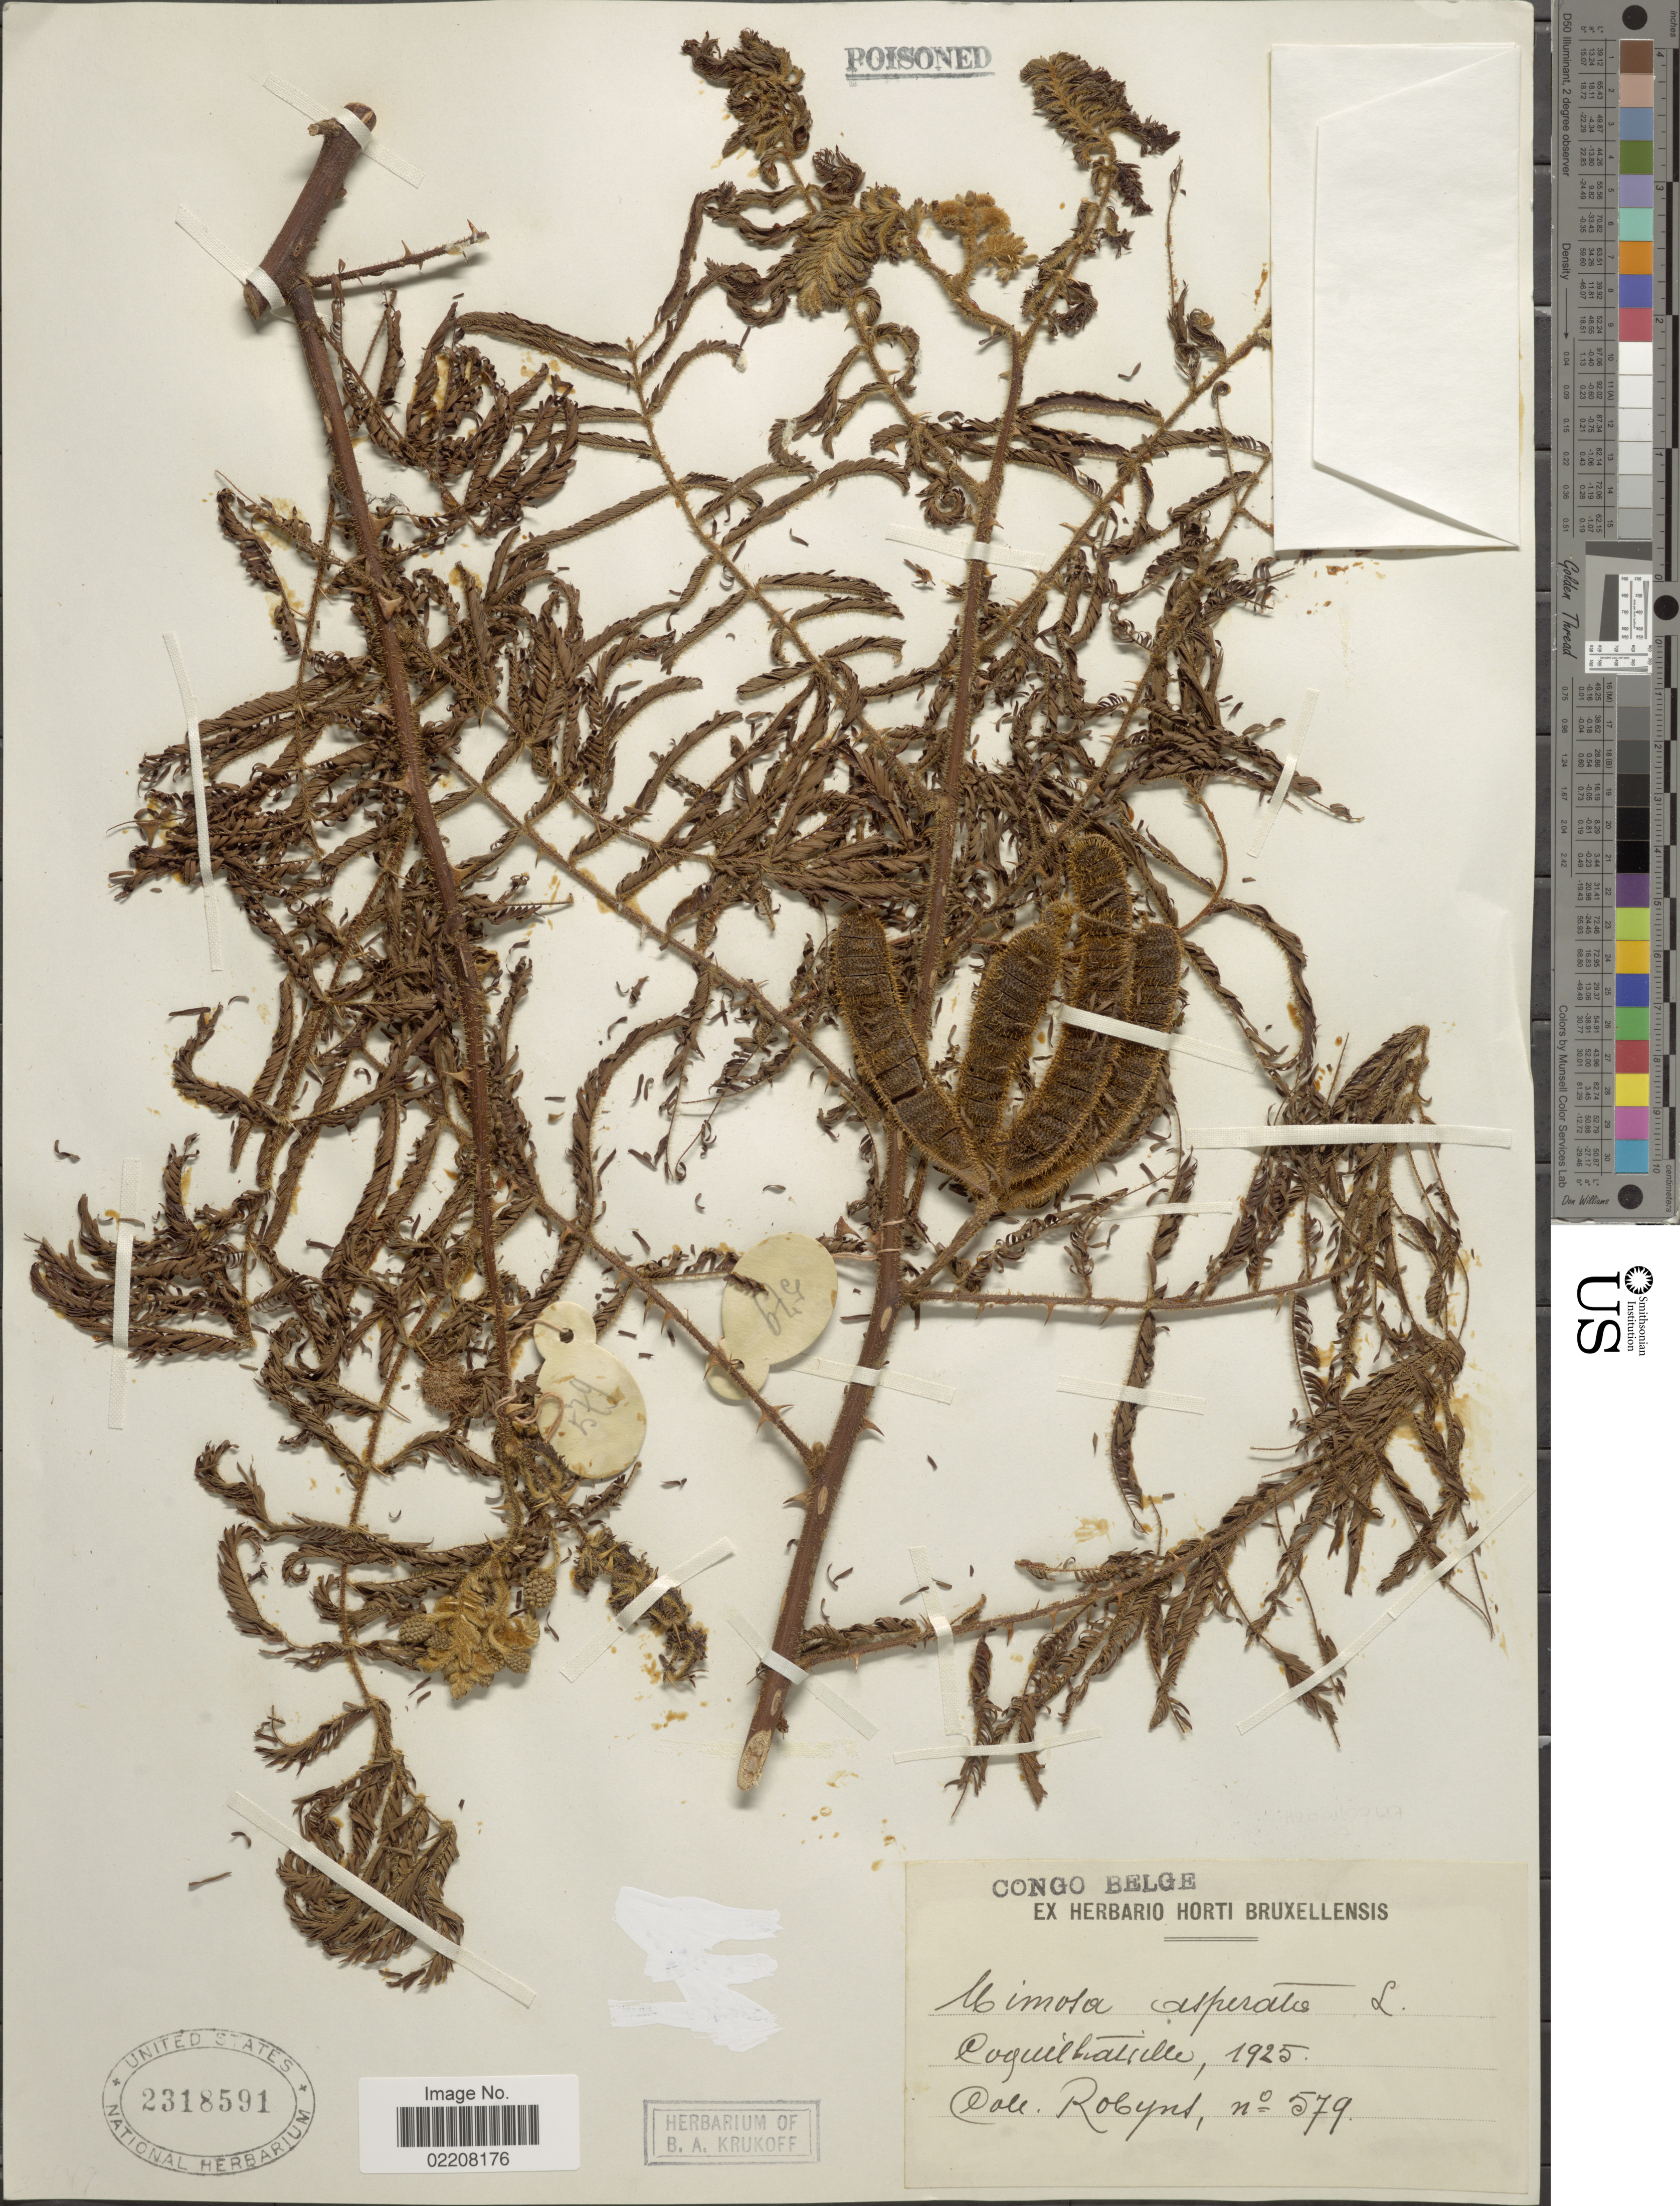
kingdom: Plantae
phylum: Tracheophyta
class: Magnoliopsida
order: Fabales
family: Fabaceae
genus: Mimosa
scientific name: Mimosa pigra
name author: L.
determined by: Strong, Mark T., (BOT), Smithsonian Institution - National Museum of Natural History (UNITED STATES)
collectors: -. Robyns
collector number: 579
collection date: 1925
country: Congo, Democratic Republic of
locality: Congo Belge. Coquilhatville.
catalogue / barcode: US 2318591